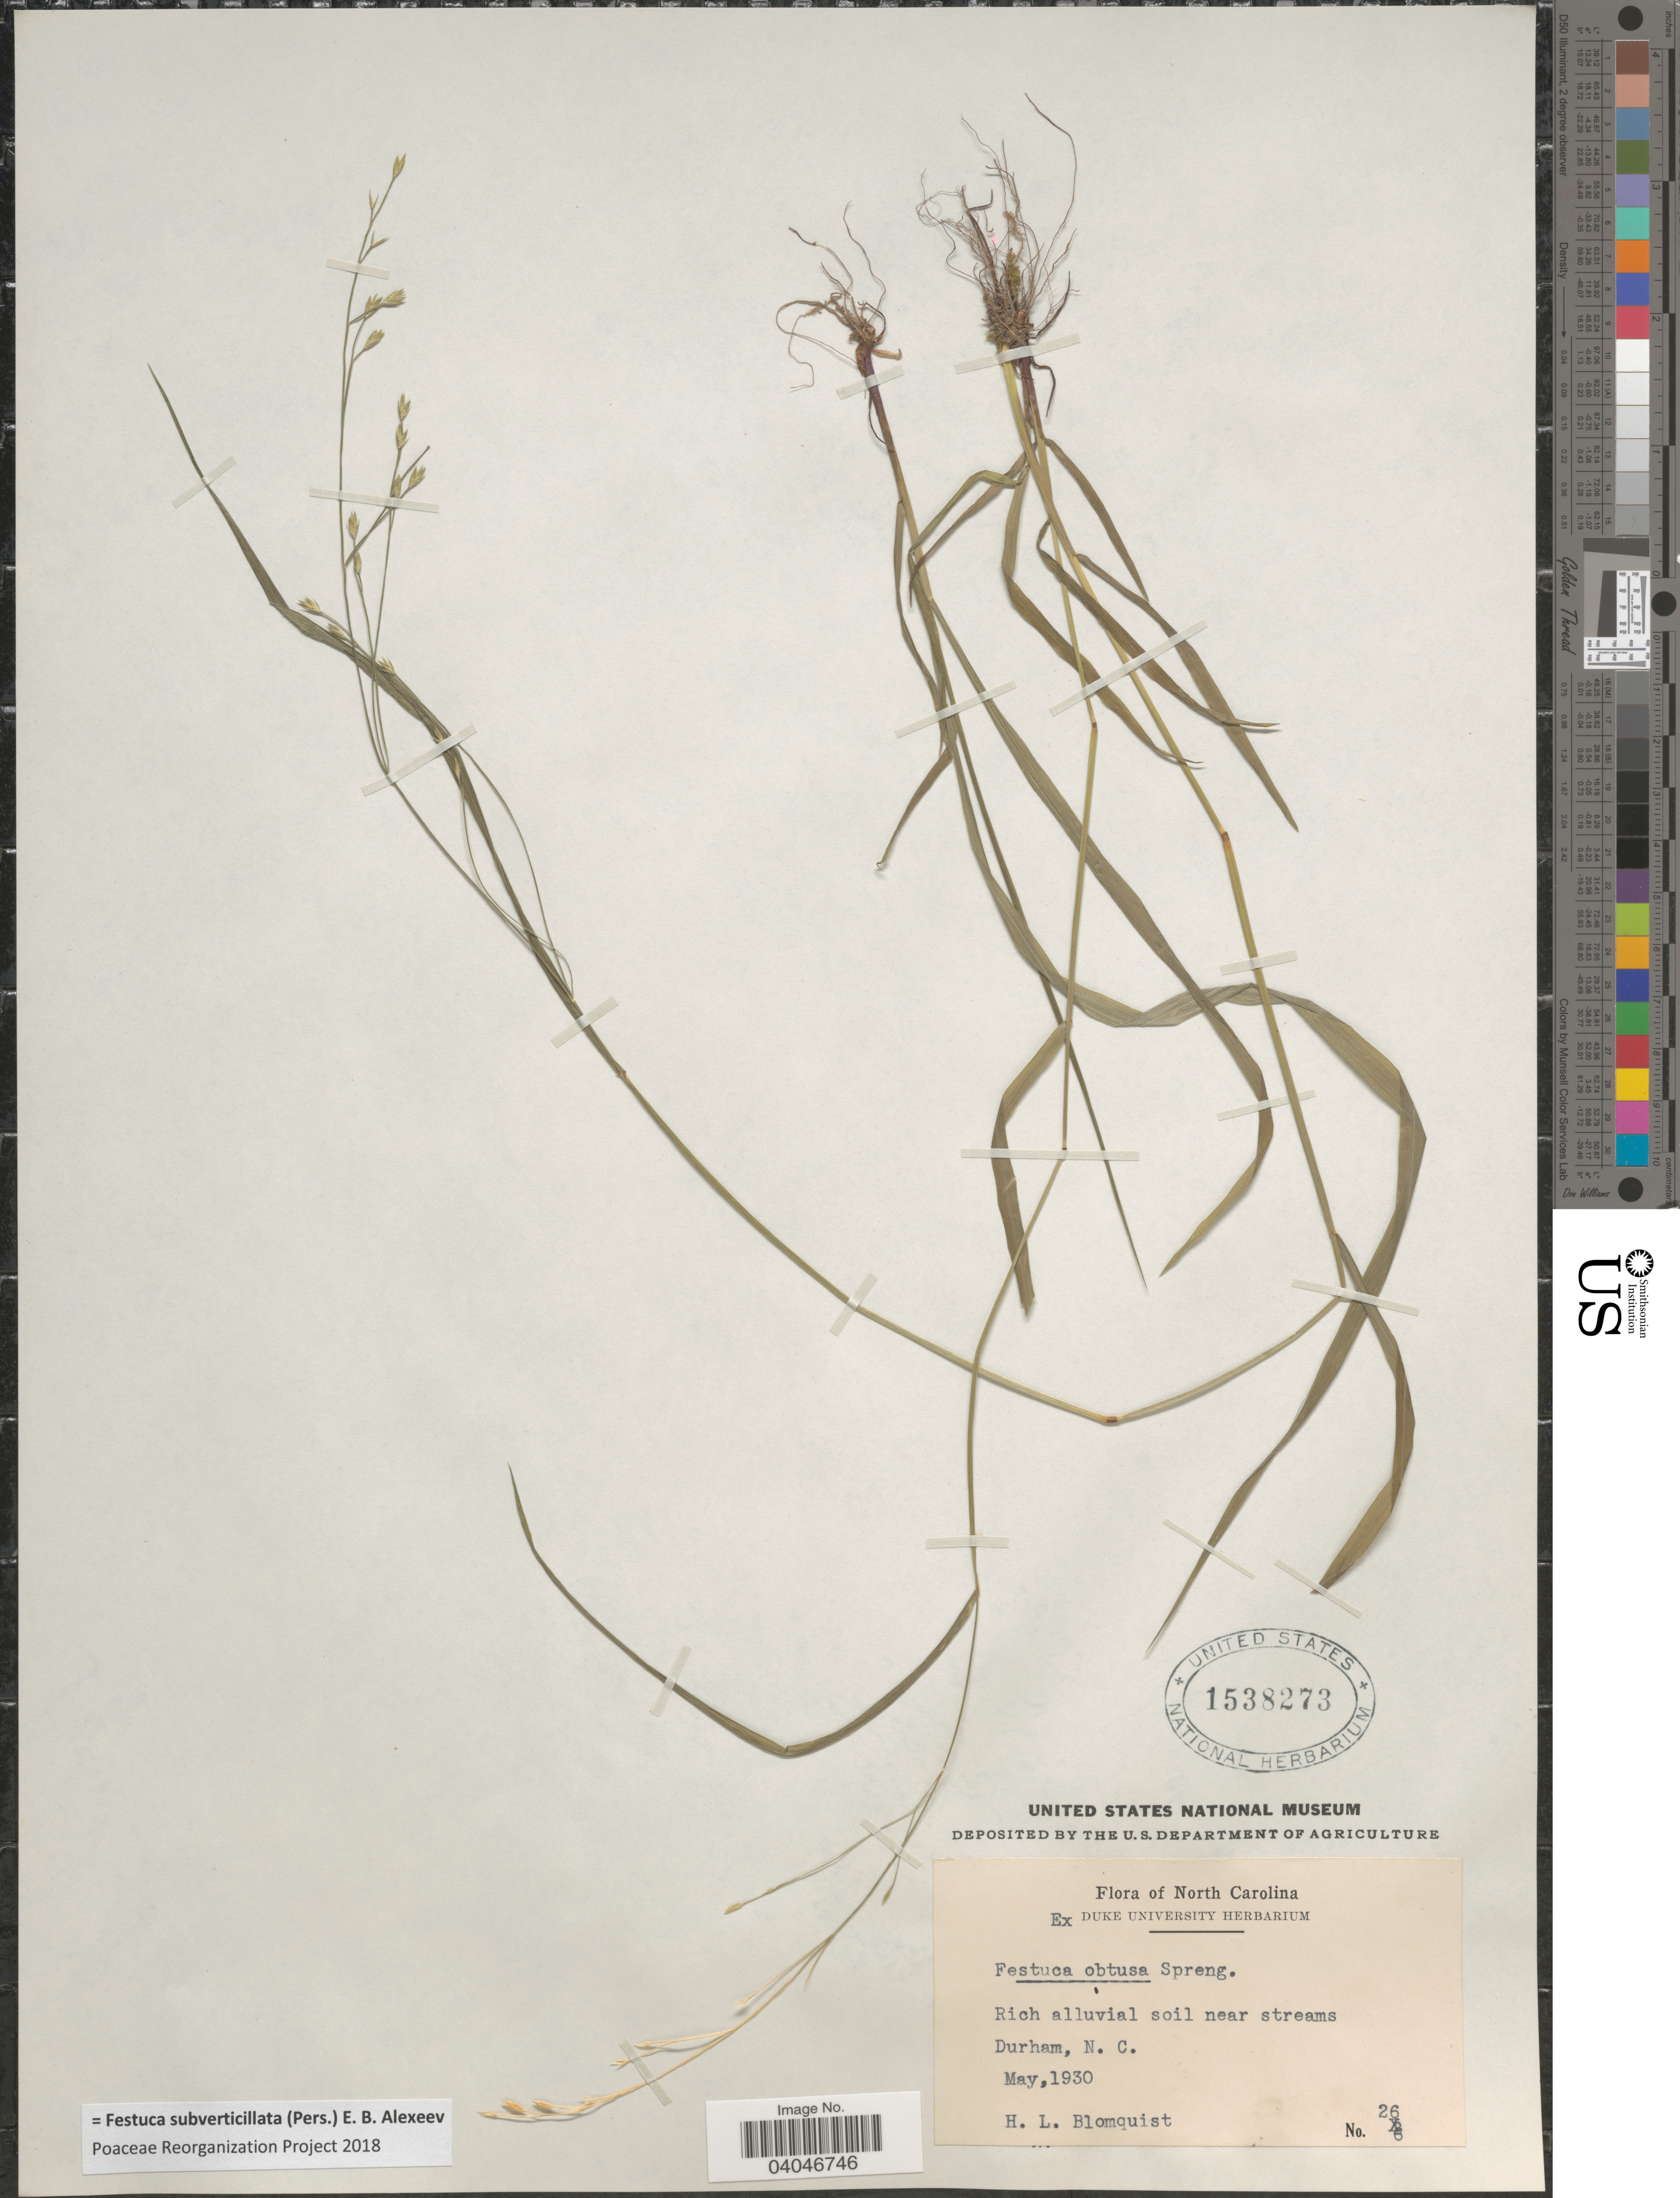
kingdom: Plantae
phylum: Tracheophyta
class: Liliopsida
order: Poales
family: Poaceae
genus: Festuca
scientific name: Festuca subverticillata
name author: (Pers.) E.B. Alexeev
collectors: H. Blomquist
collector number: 2666*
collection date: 1930-05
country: United States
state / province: North Carolina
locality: Rich alluvial soil near streams Durham.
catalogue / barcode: US 1538273